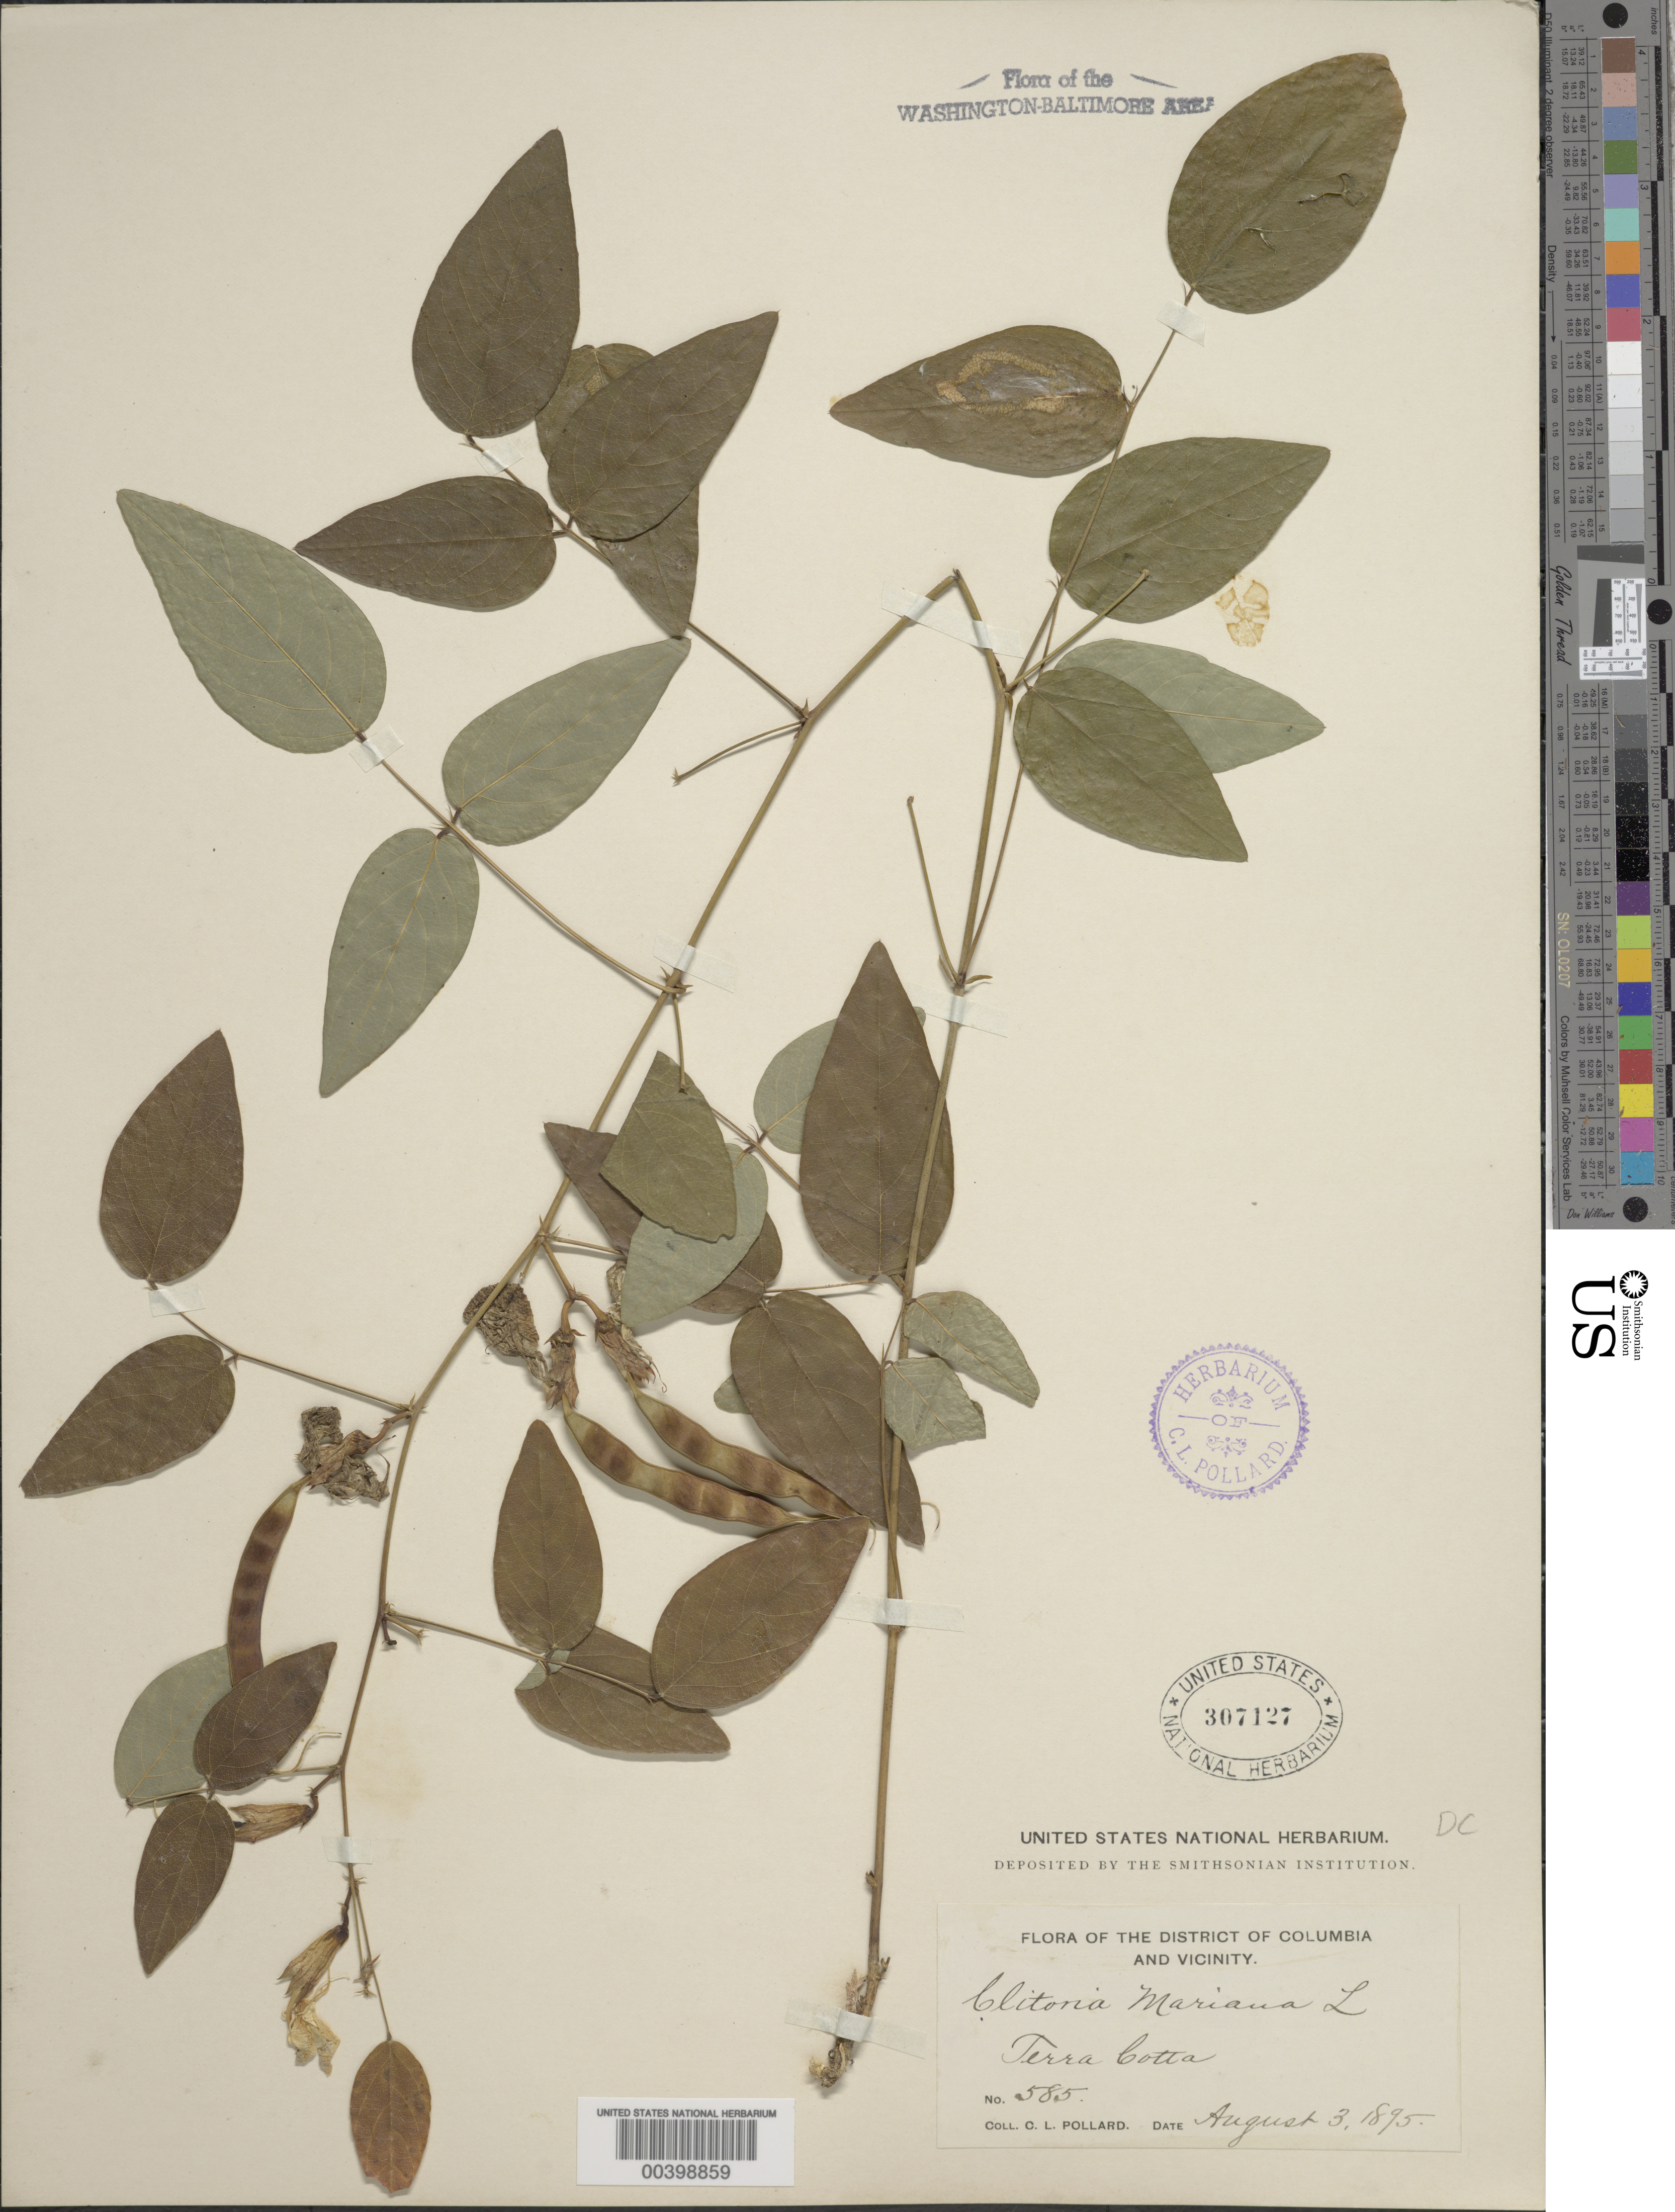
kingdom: Plantae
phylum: Tracheophyta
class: Magnoliopsida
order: Fabales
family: Fabaceae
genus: Clitoria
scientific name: Clitoria mariana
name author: L.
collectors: C. L. Pollard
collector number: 585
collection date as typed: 03 Aug 1895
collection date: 1895-08-03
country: United States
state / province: District of Columbia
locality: Terra Cotta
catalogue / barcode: US 307127